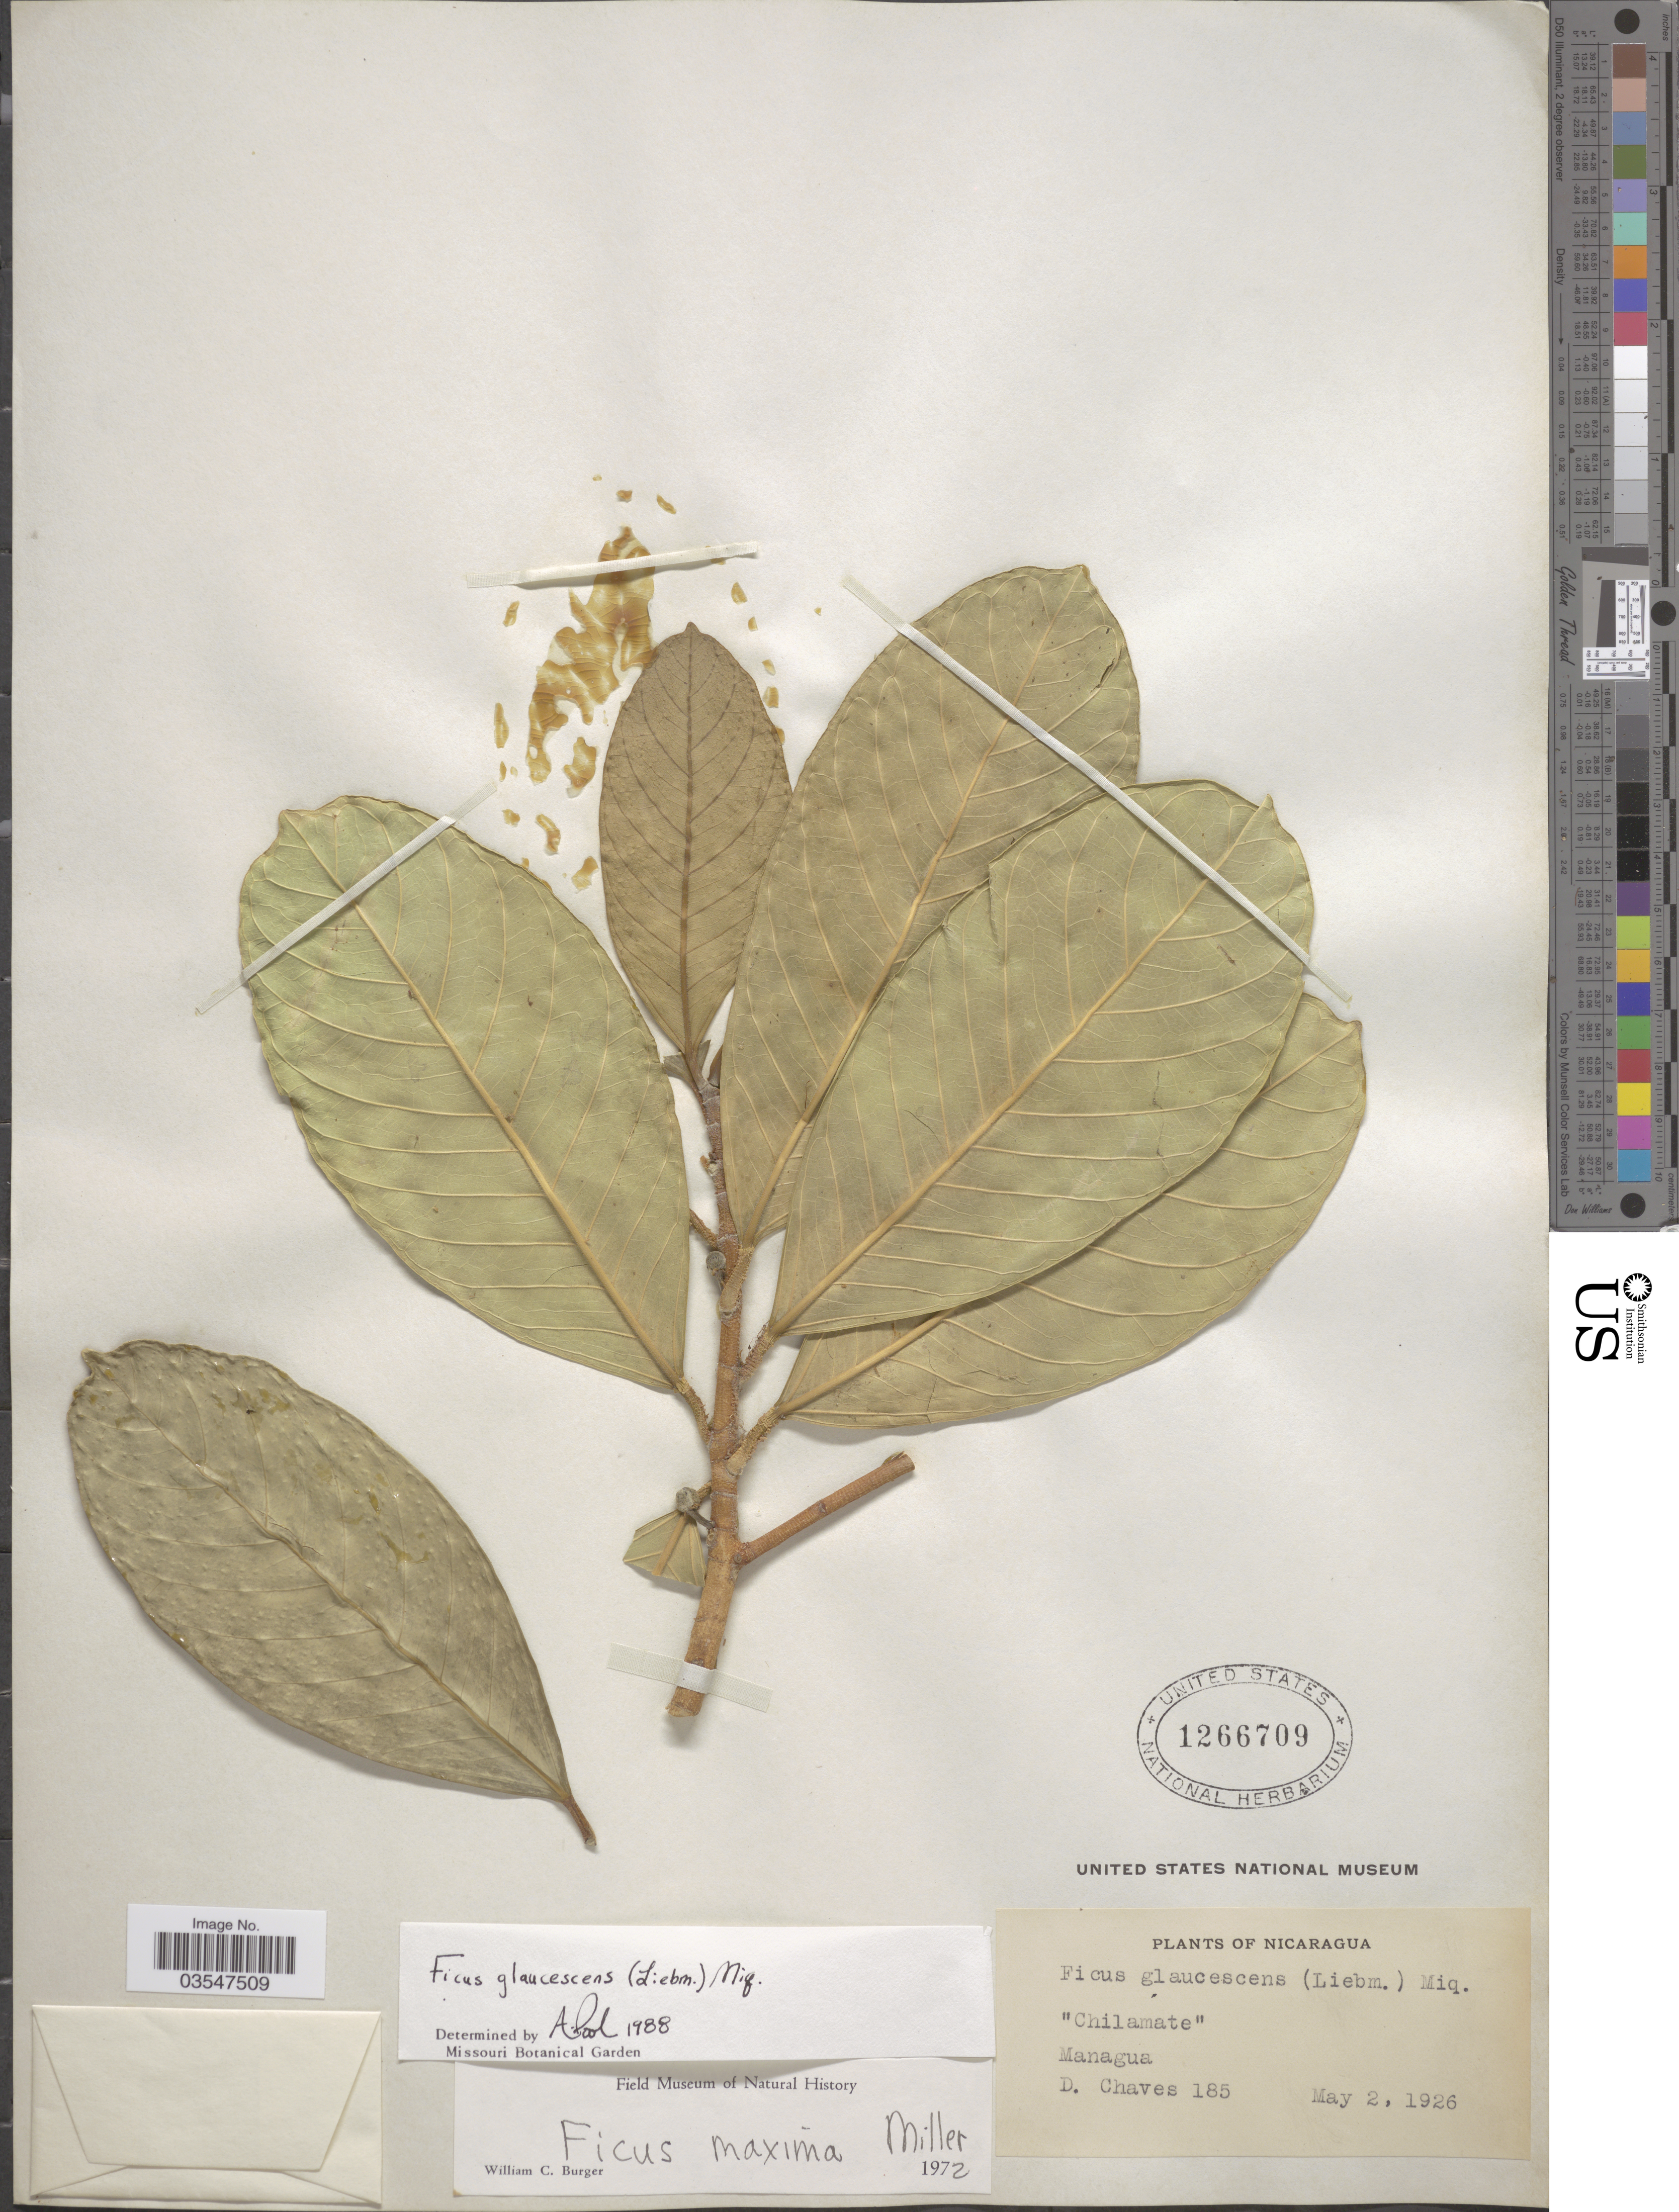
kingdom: Plantae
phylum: Tracheophyta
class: Magnoliopsida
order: Rosales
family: Moraceae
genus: Ficus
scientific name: Ficus maxima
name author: Mill.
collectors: D. Chaves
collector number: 185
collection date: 1926-05-02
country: Nicaragua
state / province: Managua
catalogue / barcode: US 1266709